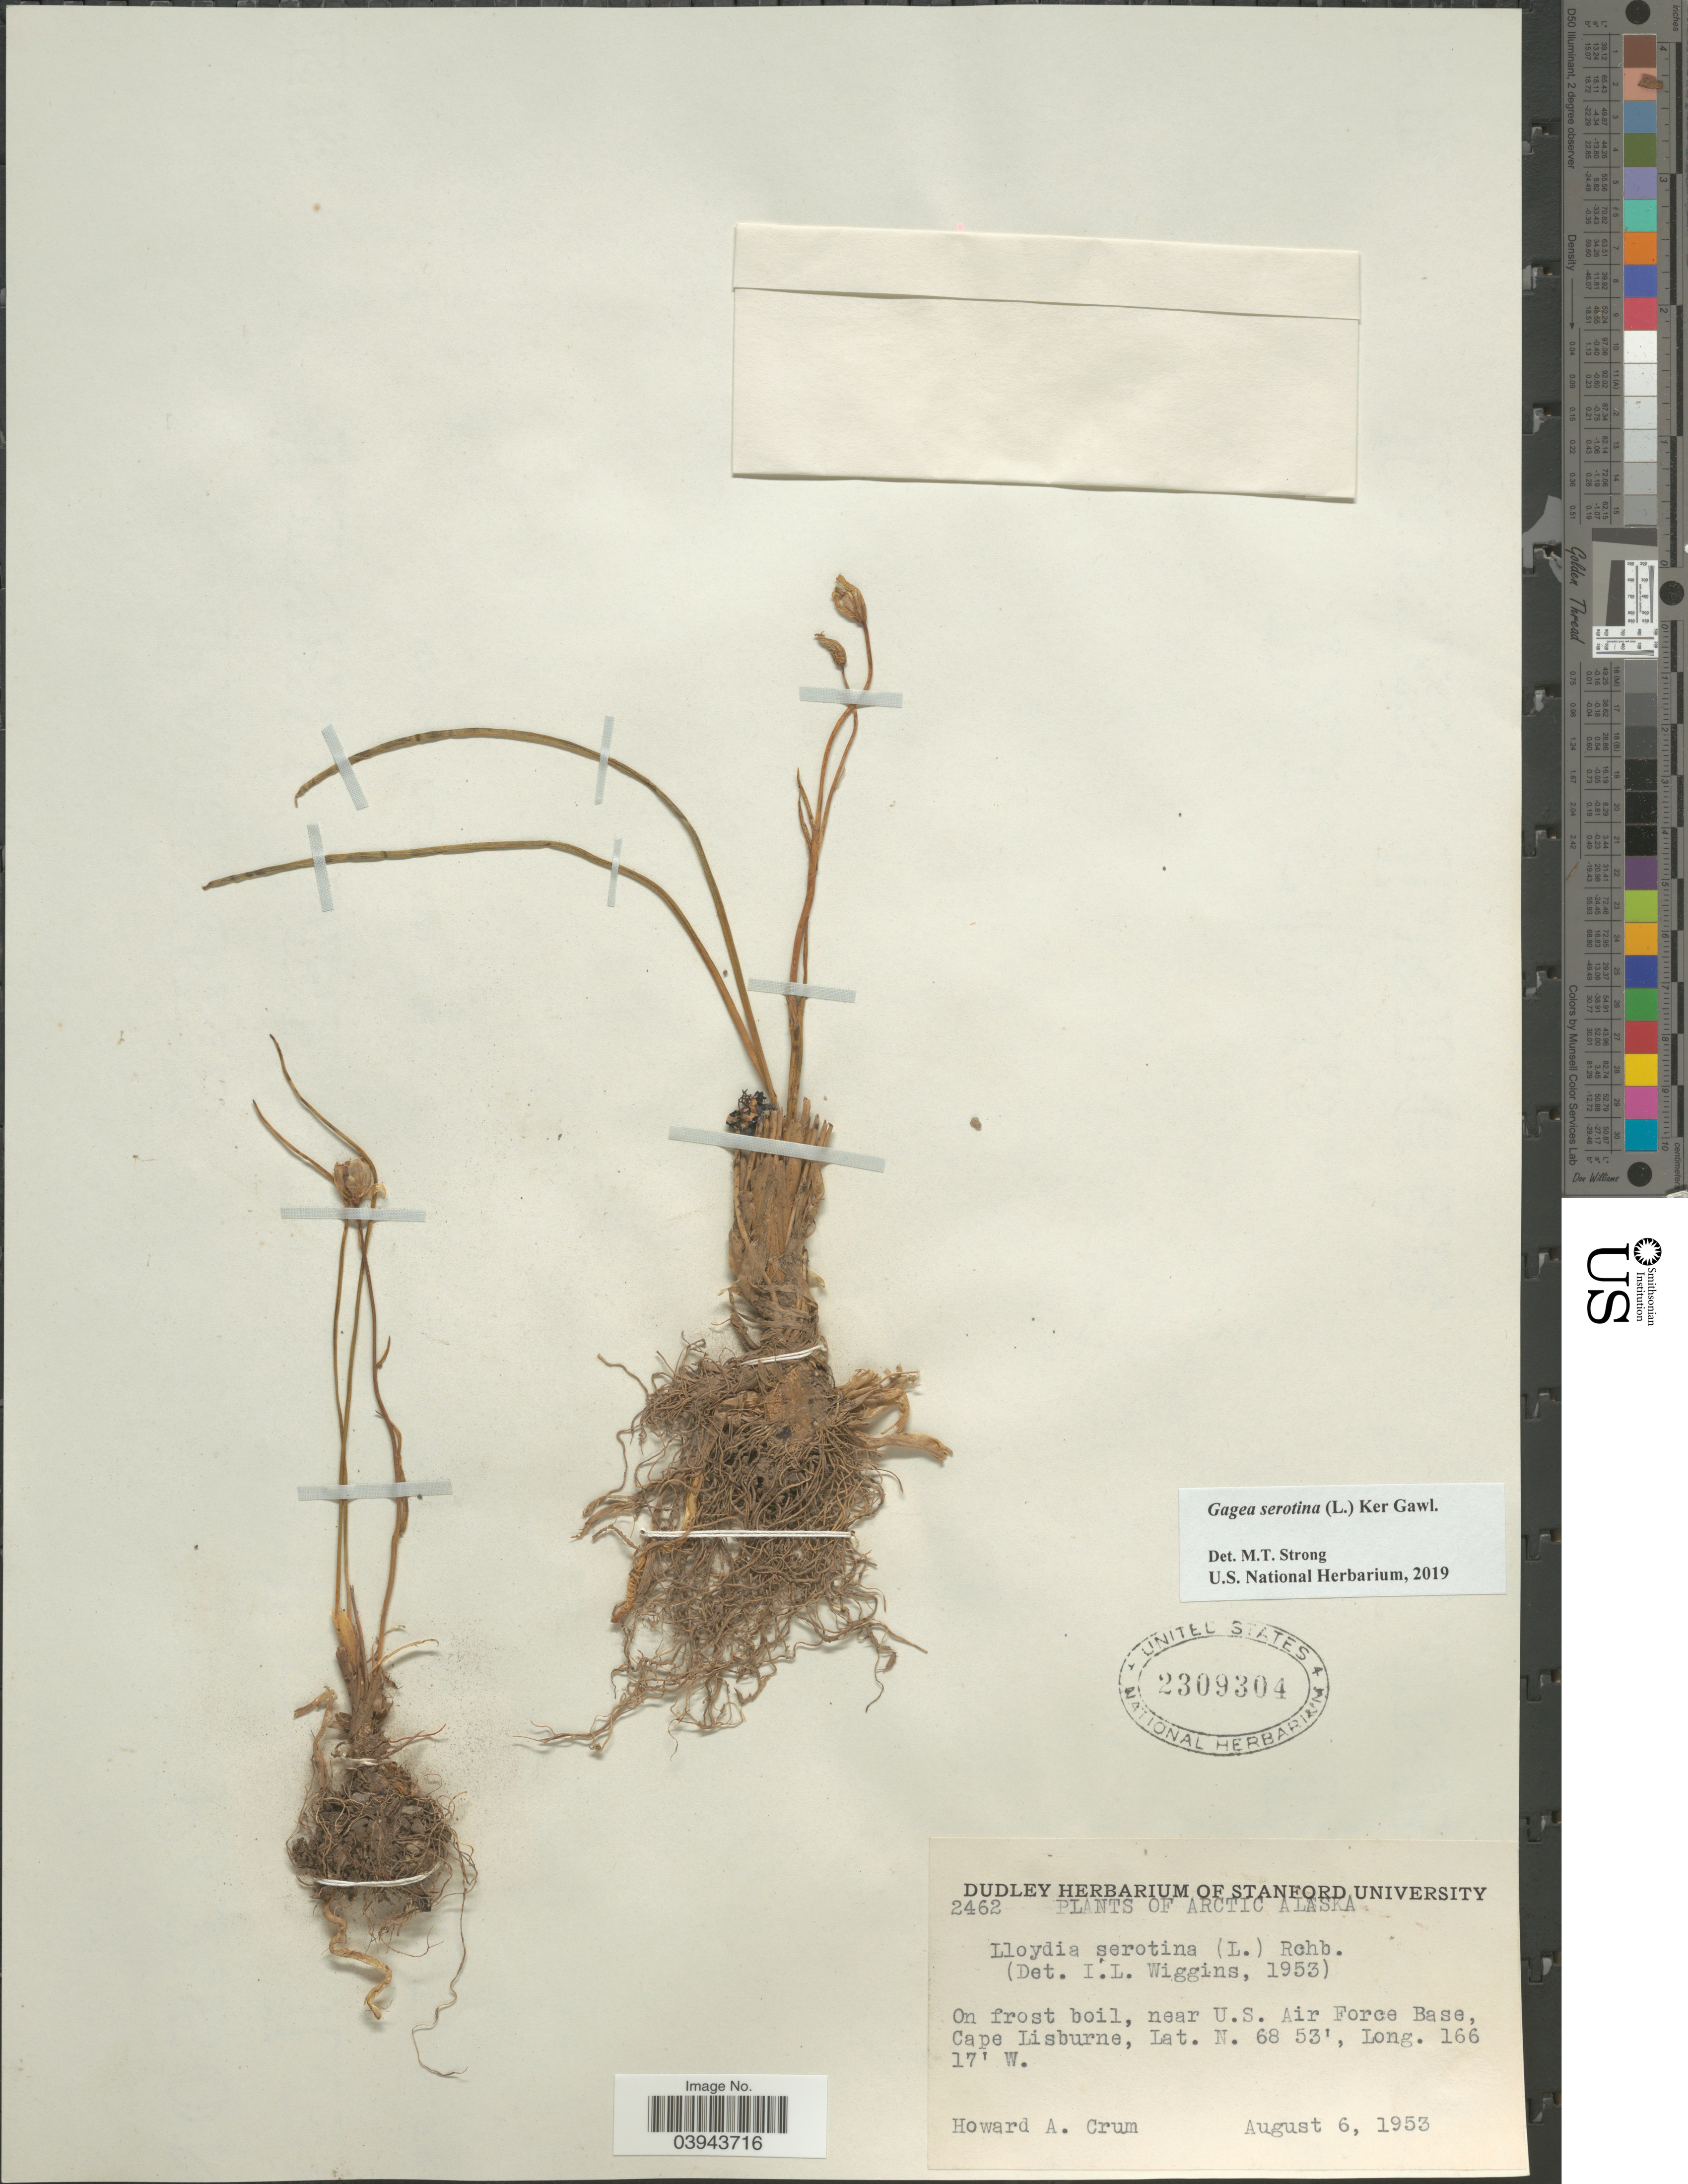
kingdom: Plantae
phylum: Tracheophyta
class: Liliopsida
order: Liliales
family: Liliaceae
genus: Lloydia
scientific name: Lloydia serotina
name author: (L.) Salisb. ex Rchb.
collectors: H. A. Crum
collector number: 2462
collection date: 1953-08-06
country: United States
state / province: Alaska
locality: Arctic Alaska. Near U.S. Air Force Base, Cape Lisburne.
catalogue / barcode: US 2309304